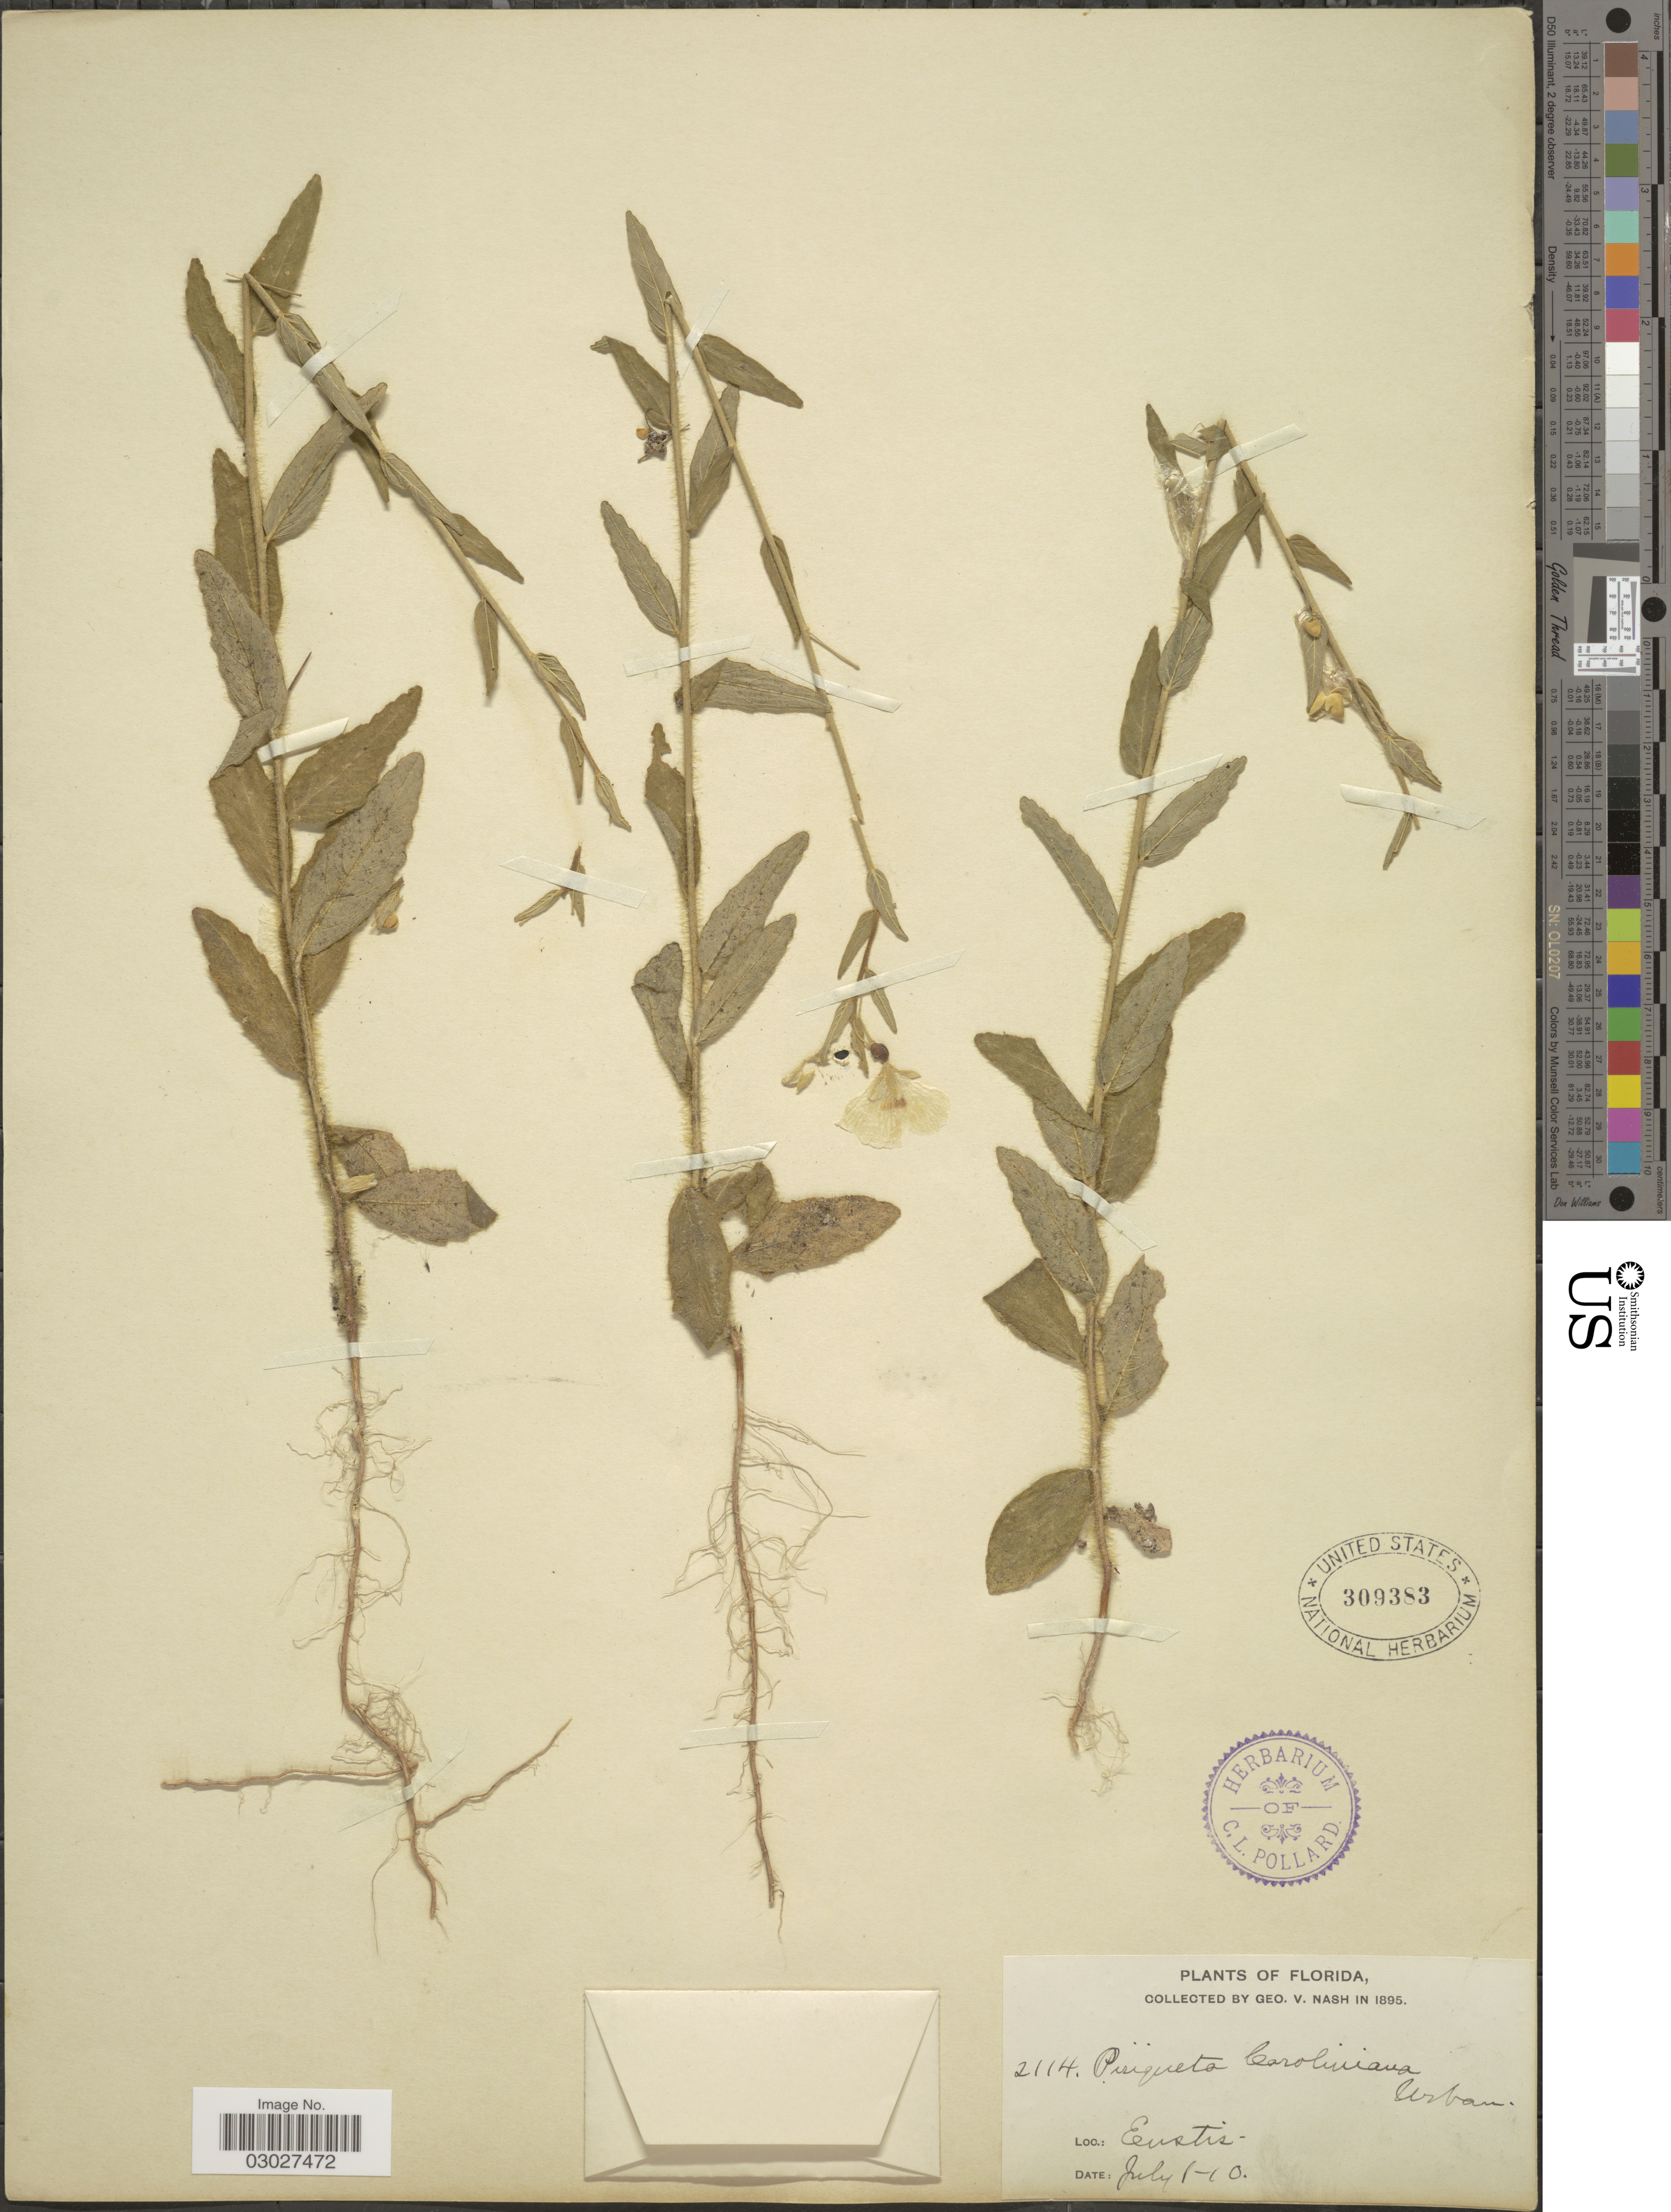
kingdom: Plantae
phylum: Tracheophyta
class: Magnoliopsida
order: Malpighiales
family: Turneraceae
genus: Piriqueta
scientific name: Piriqueta cistoides subsp. caroliniana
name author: (Walter) Arbo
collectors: G. V. Nash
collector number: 2114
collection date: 1895-07-01/1895-07-10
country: United States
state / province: Florida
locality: Eustis.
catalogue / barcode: US 309383